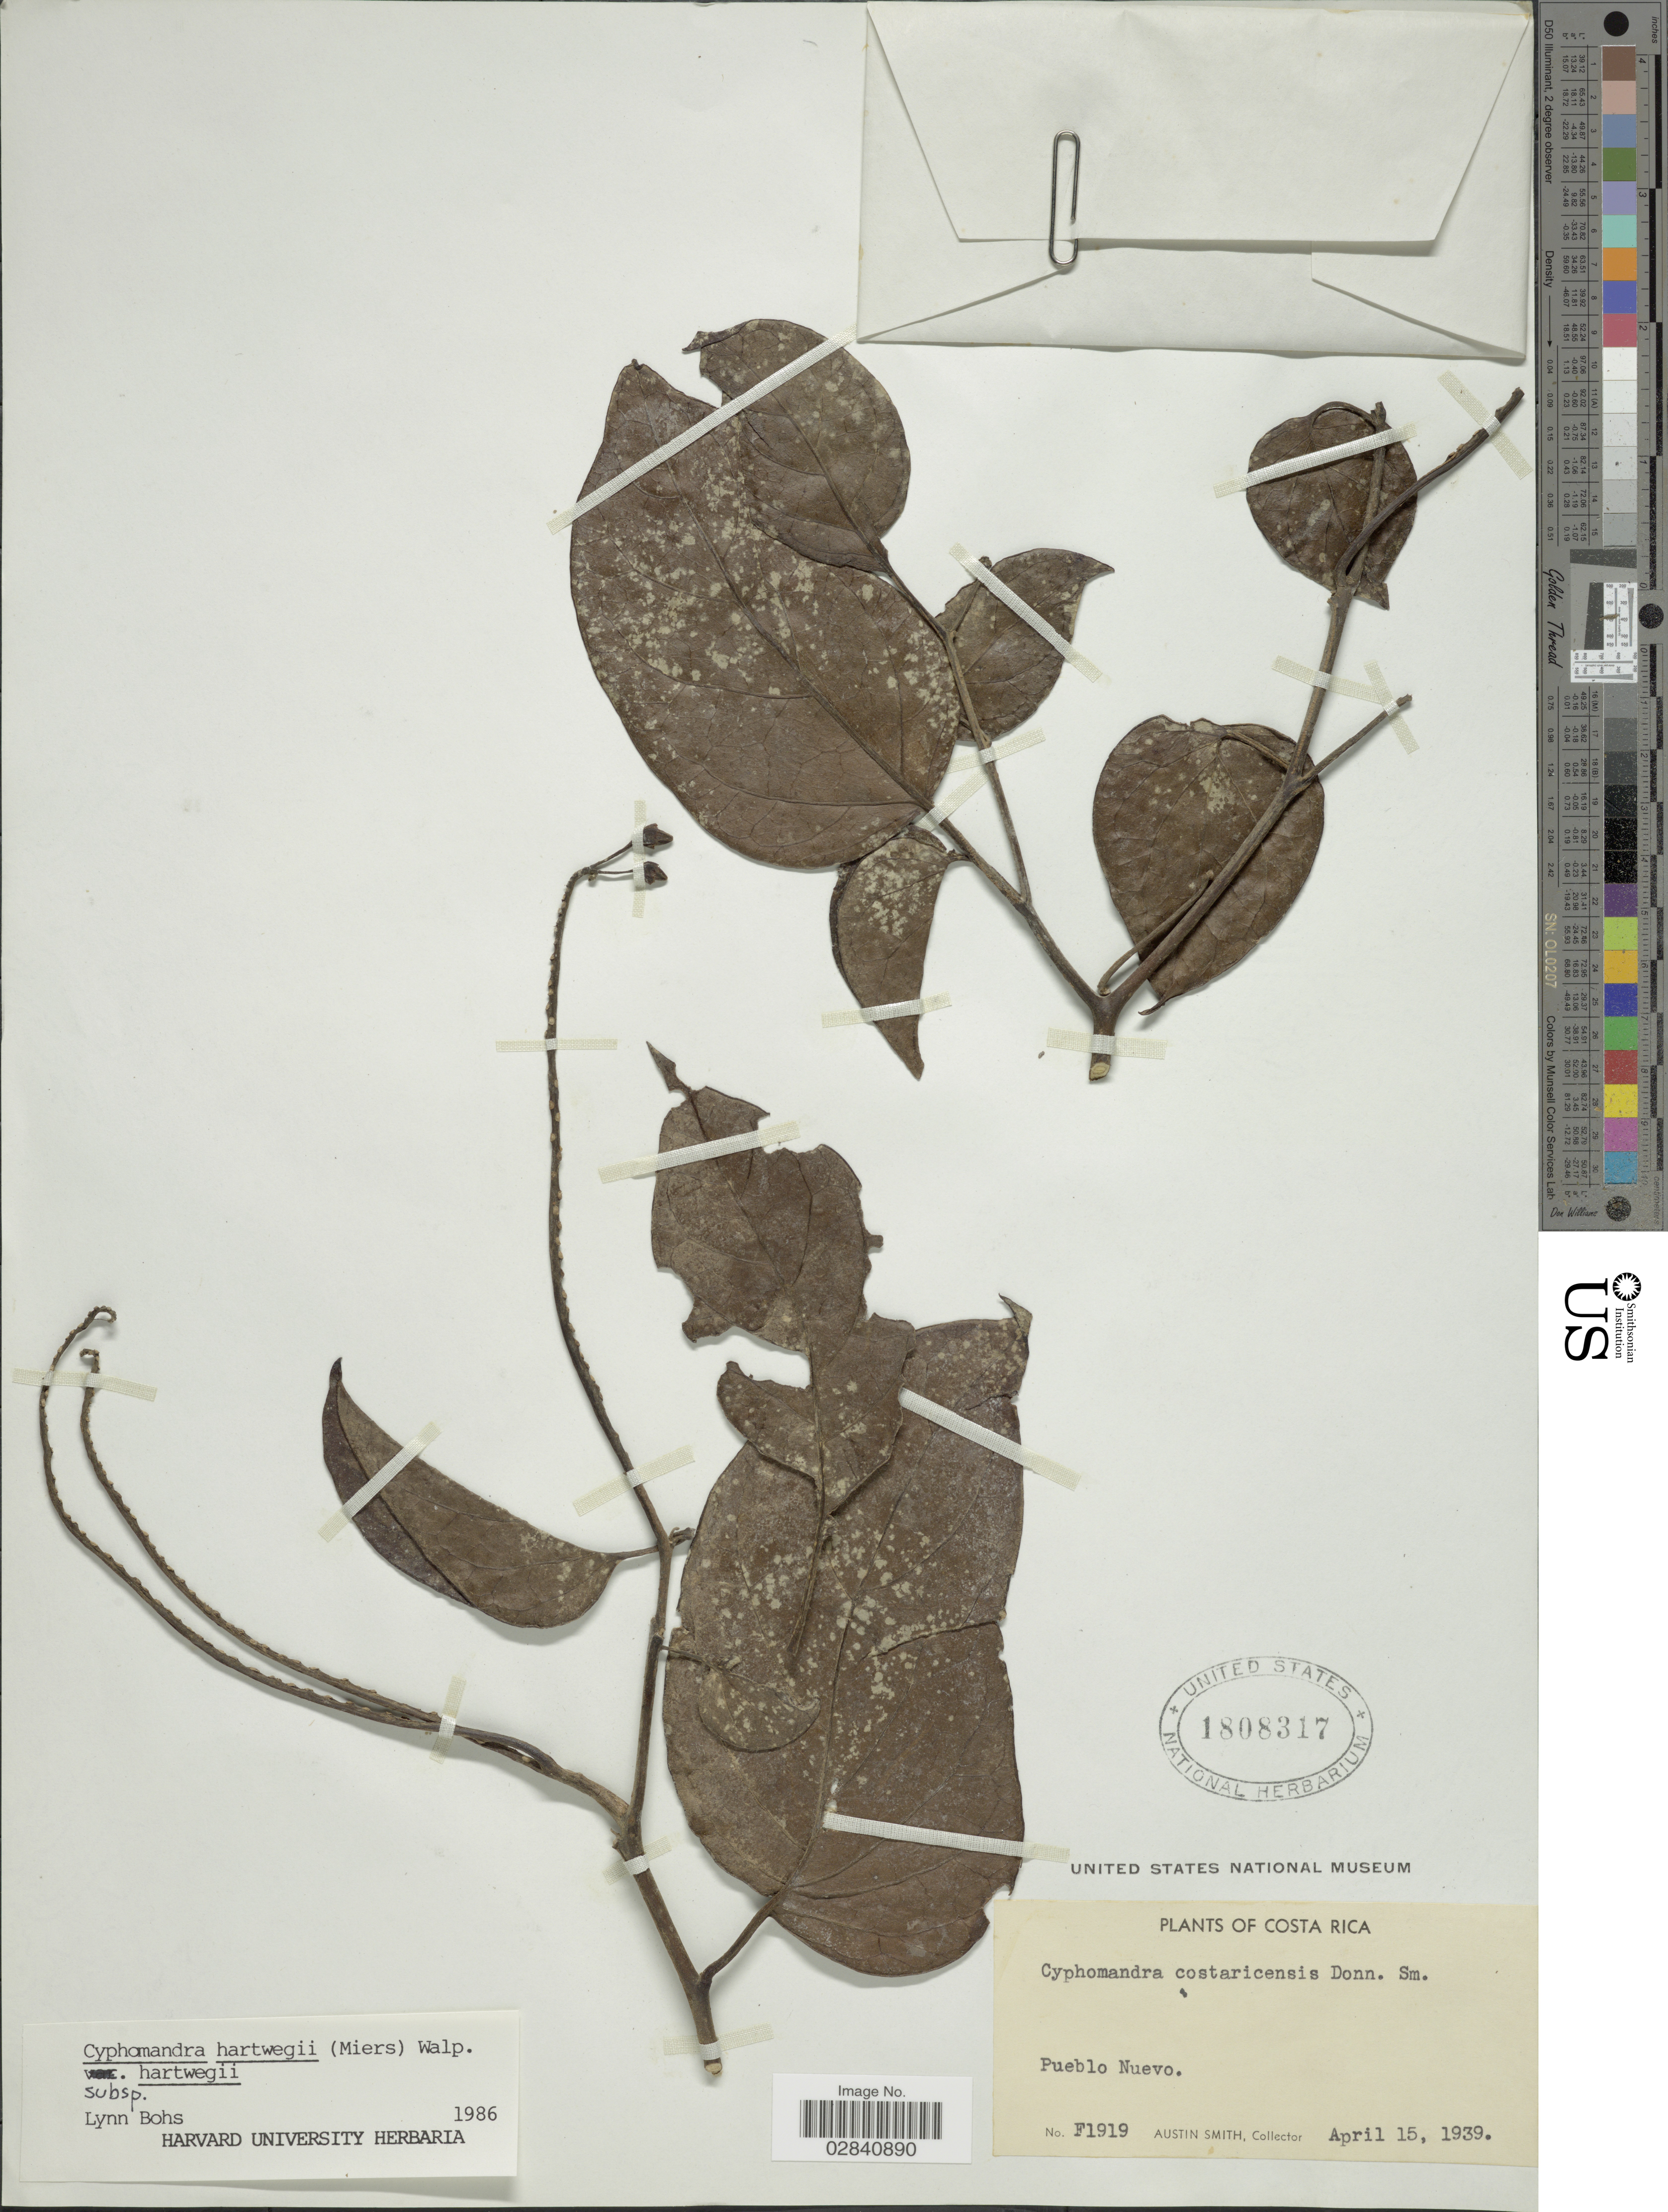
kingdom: Plantae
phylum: Tracheophyta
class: Magnoliopsida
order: Solanales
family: Solanaceae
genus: Cyphomandra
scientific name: Cyphomandra hartwegii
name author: (Miers) Sendtn. ex Walp.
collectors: Aust P. Smith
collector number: F1919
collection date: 1939-04-15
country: Costa Rica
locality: Pueblo Nuevo.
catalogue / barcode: US 1808317